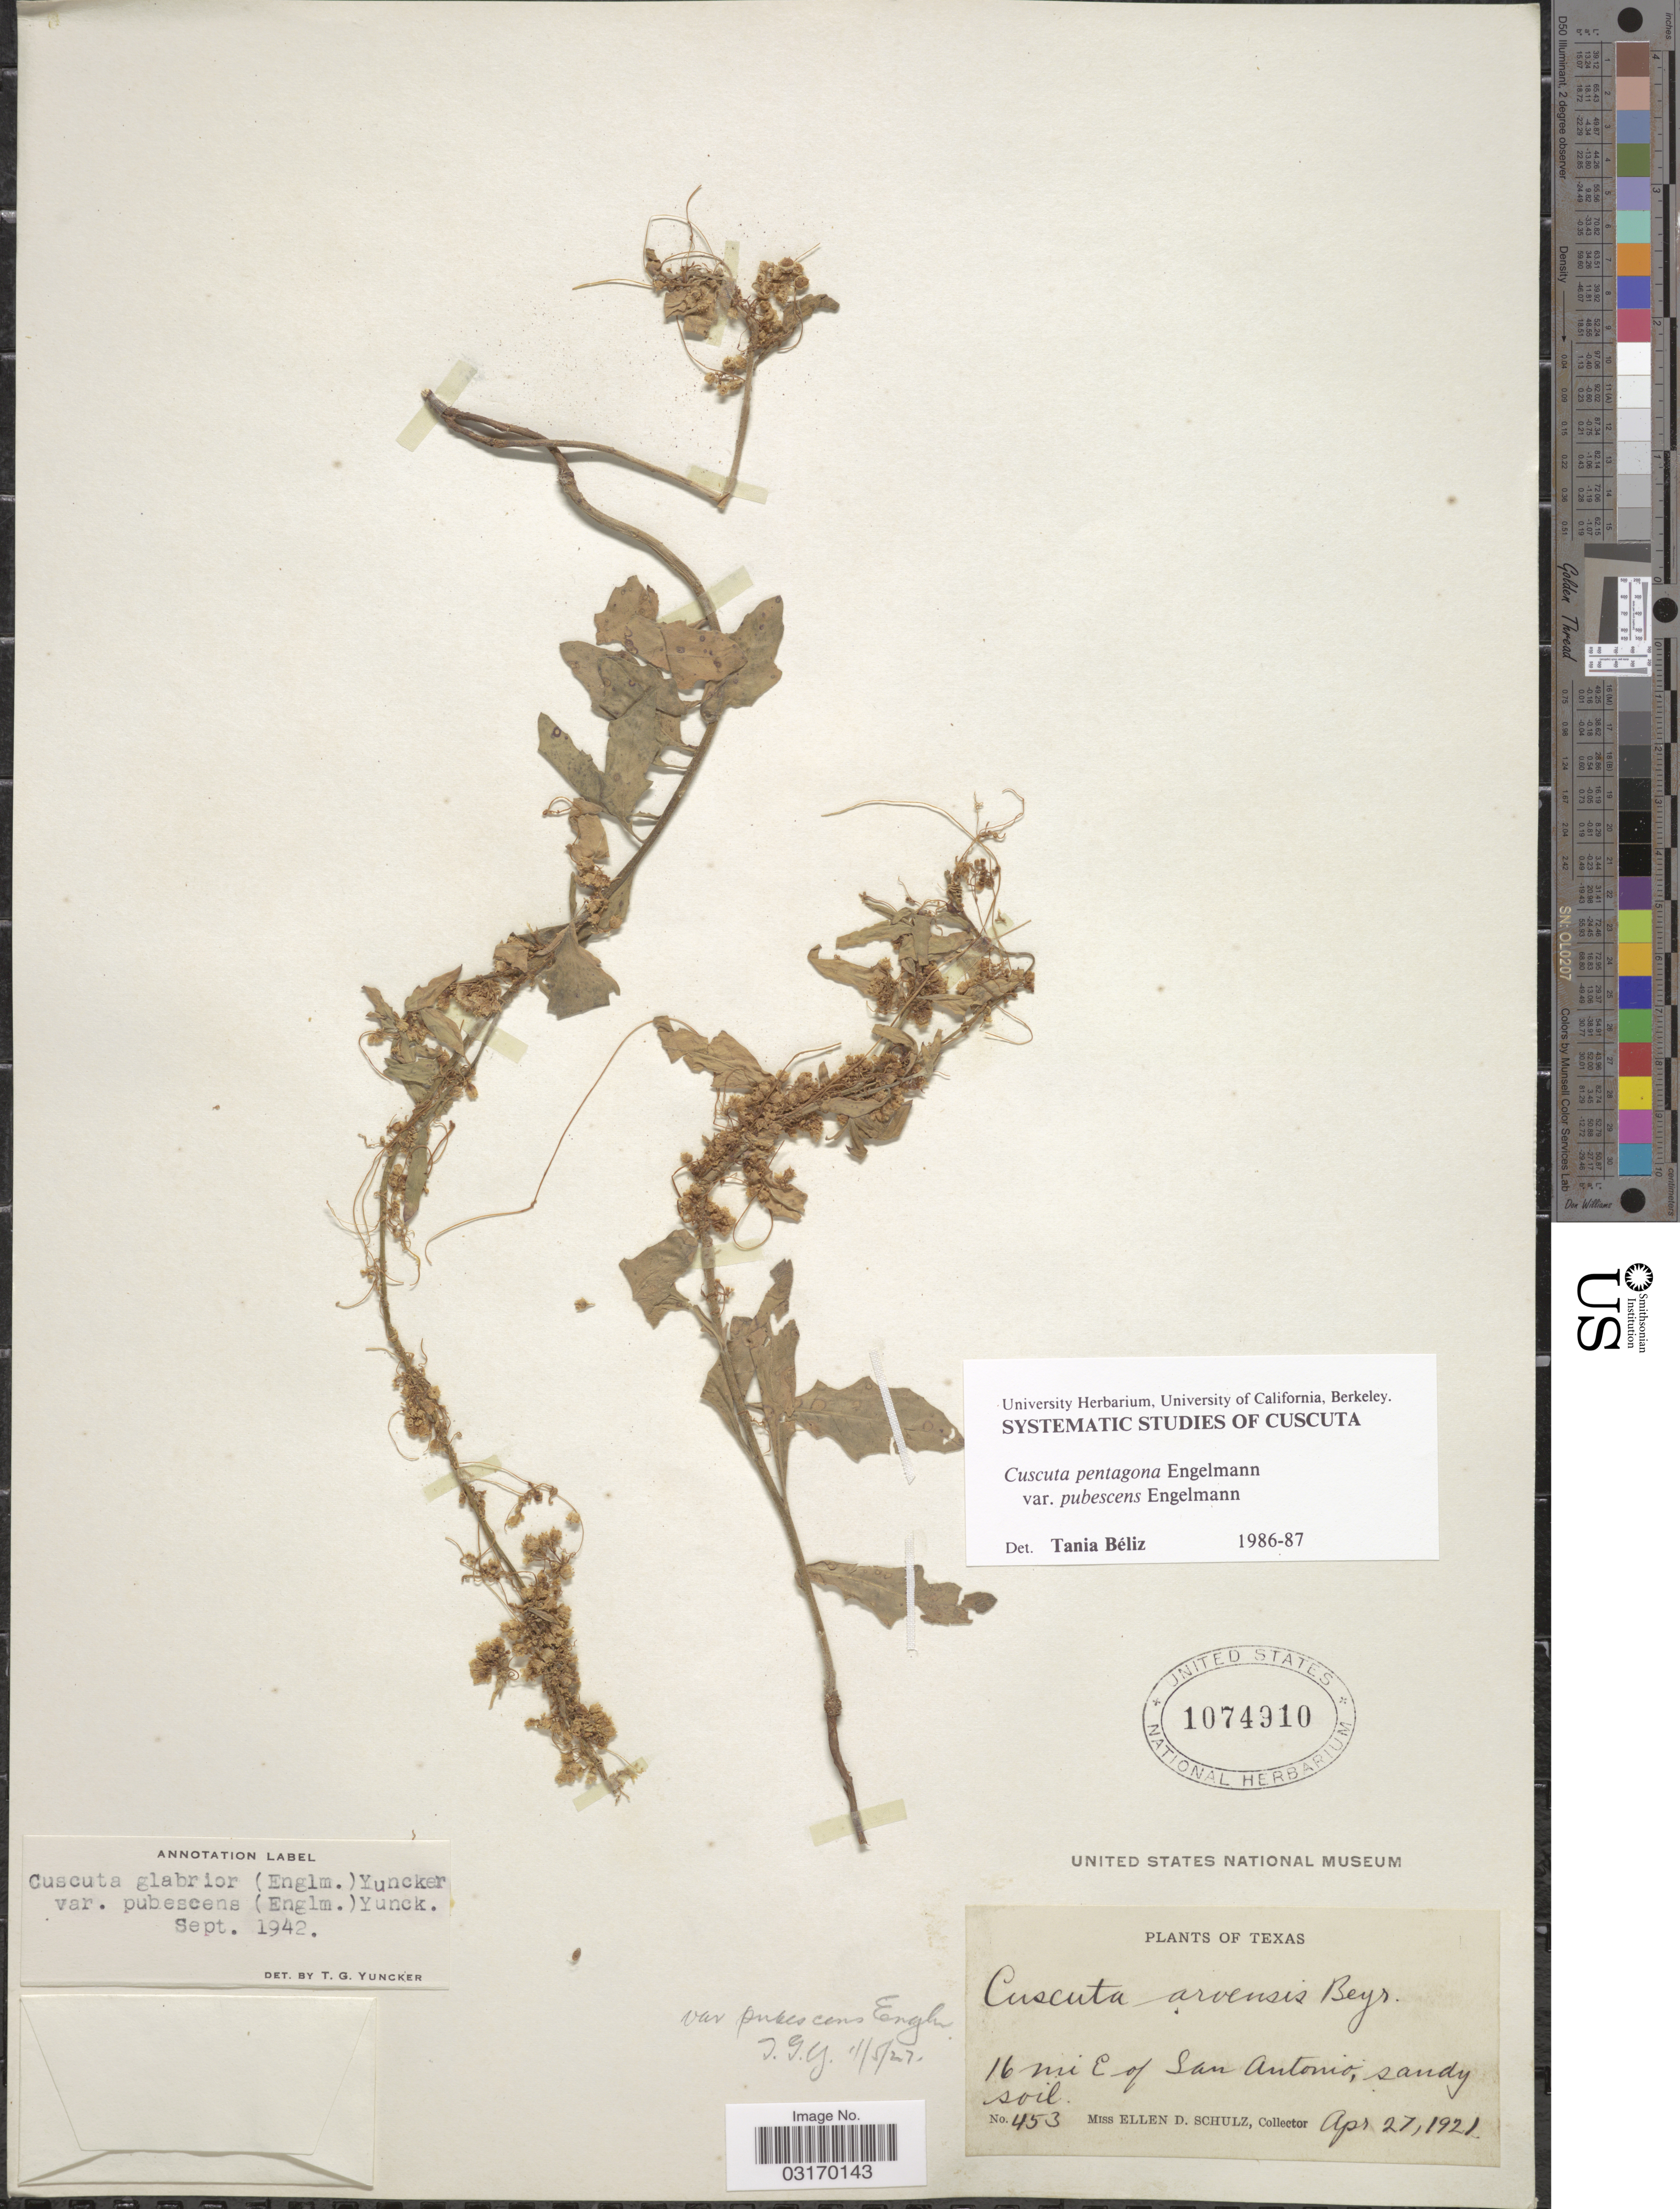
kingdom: Plantae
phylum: Tracheophyta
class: Magnoliopsida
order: Solanales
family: Convolvulaceae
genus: Cuscuta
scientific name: Cuscuta pentagona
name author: Engelm.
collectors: E. D. Schulz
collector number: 453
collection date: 1921-04-27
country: United States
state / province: Texas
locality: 16 mi E of San Antonio.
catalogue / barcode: US 1074910